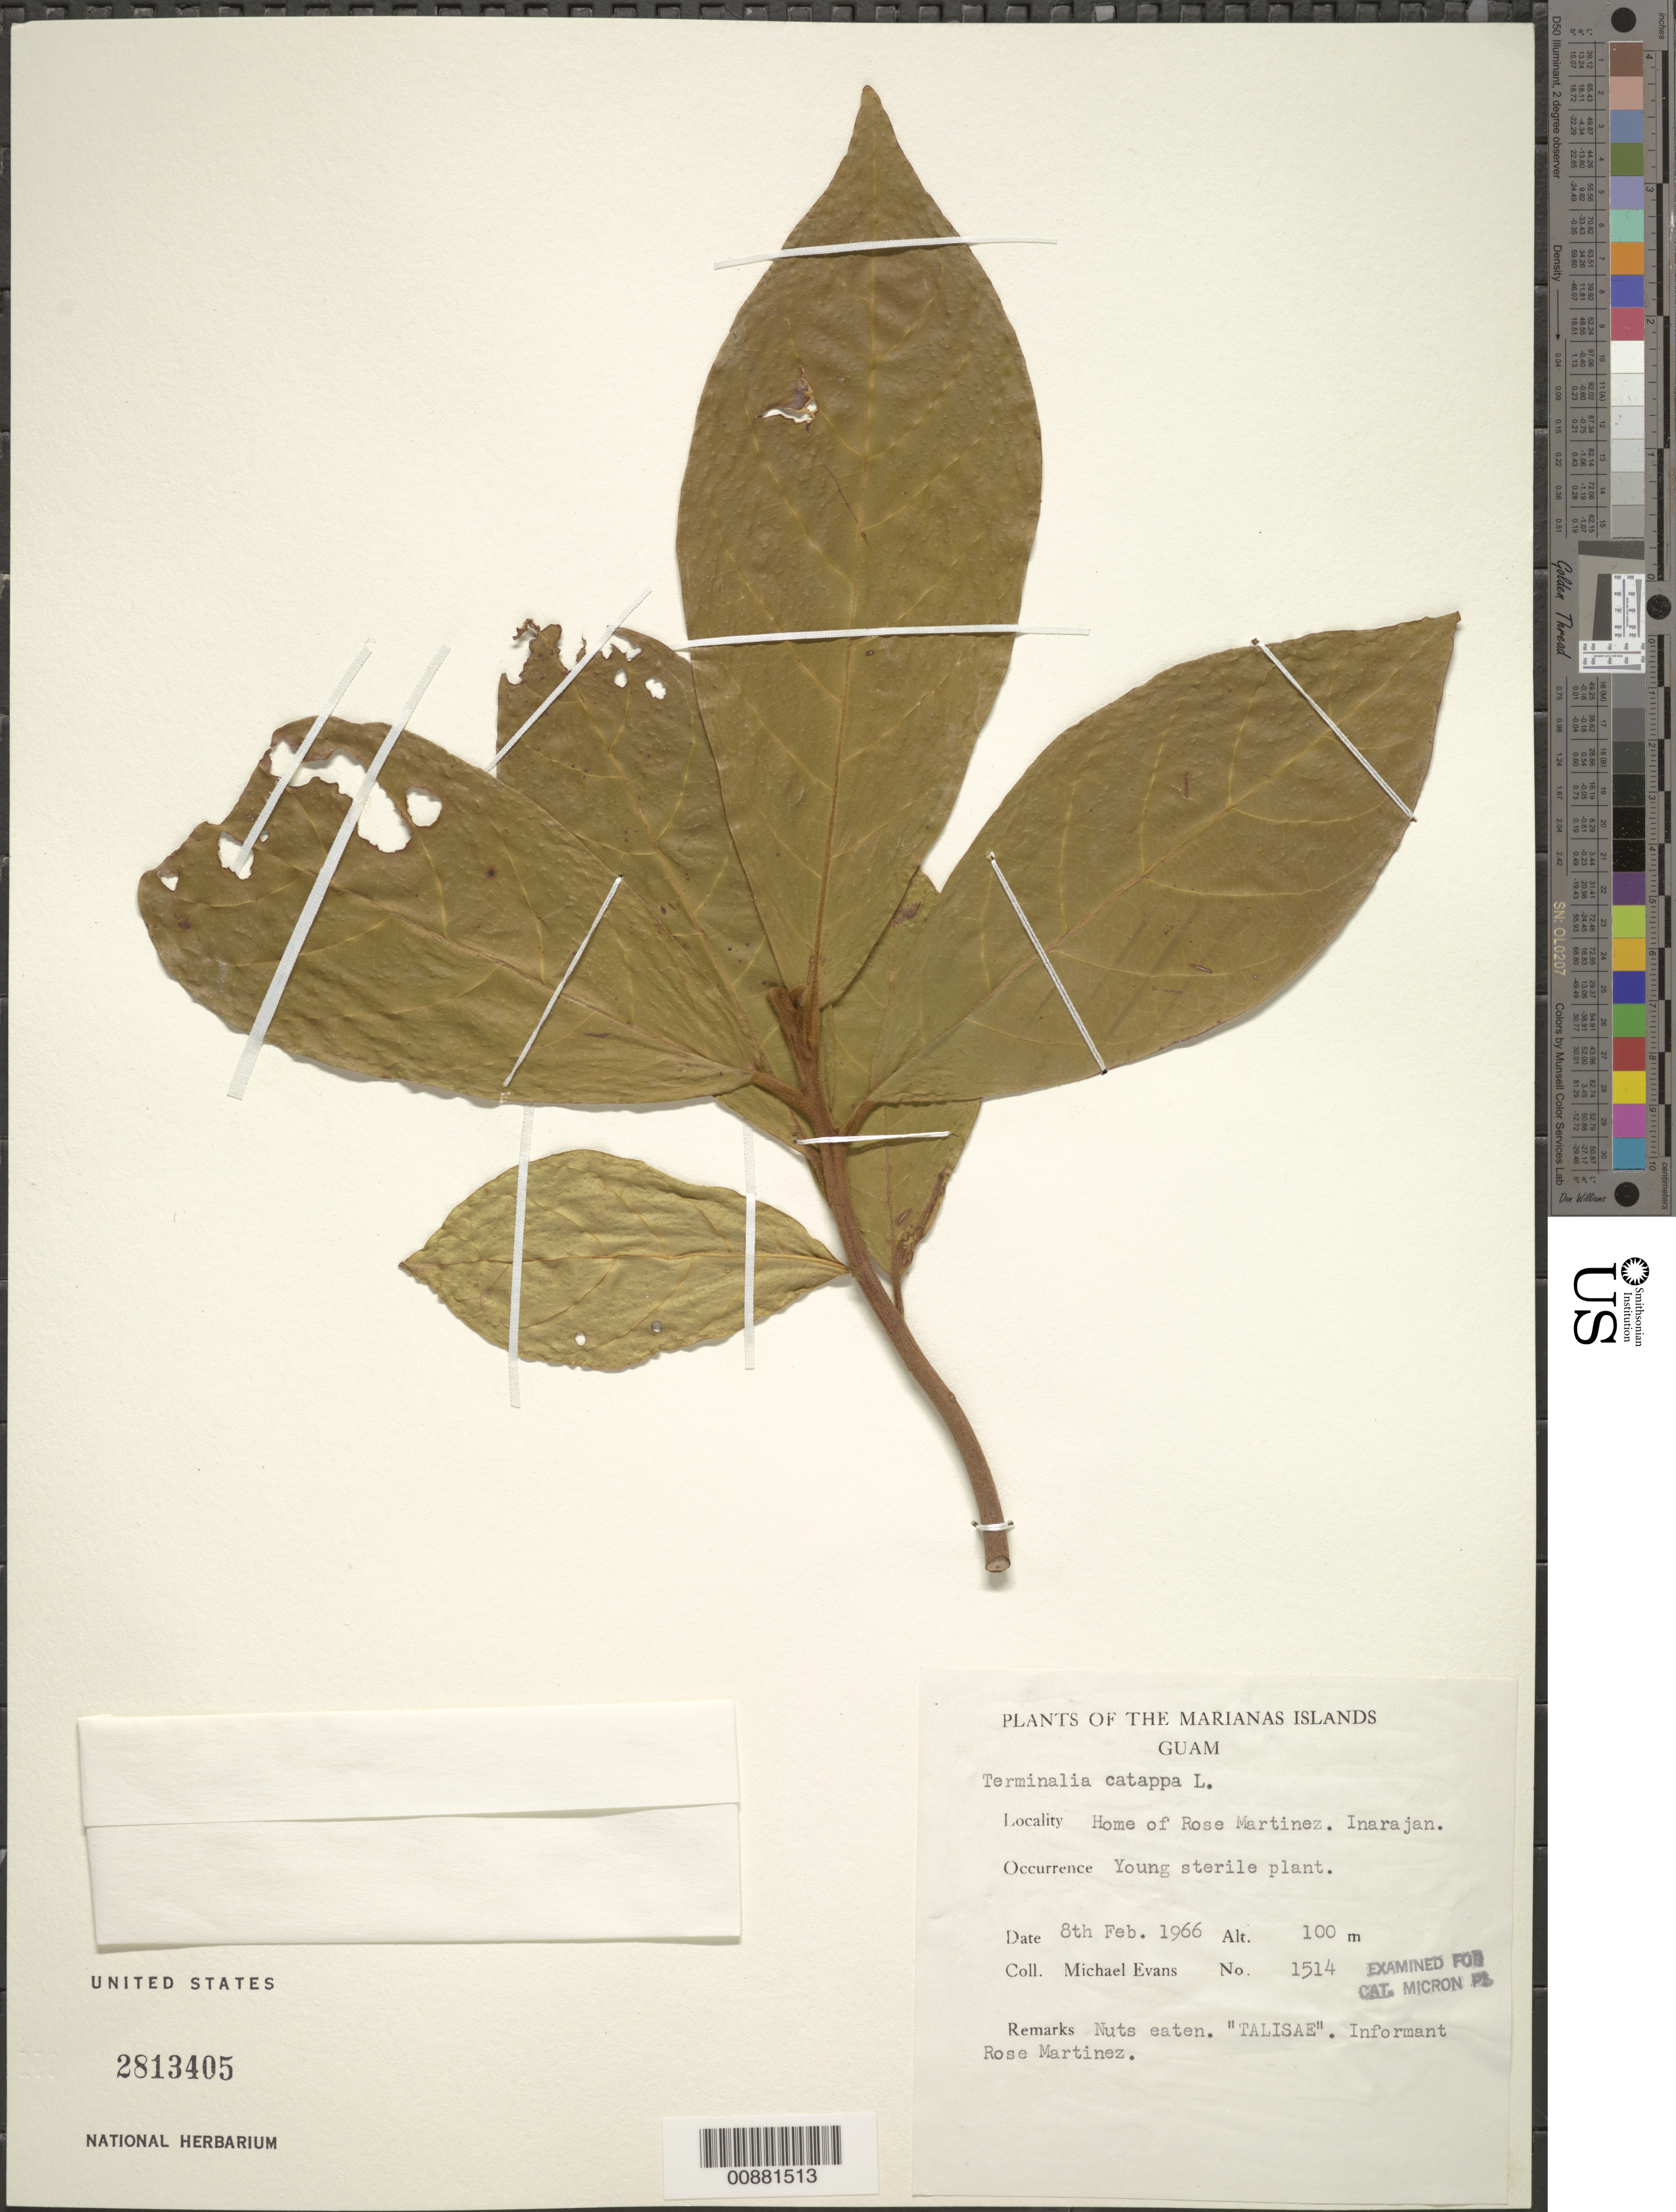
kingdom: Plantae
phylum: Tracheophyta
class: Magnoliopsida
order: Myrtales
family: Combretaceae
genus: Terminalia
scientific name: Terminalia catappa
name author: L.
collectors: M. Evans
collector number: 1514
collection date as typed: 08 Feb 1966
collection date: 1966-02-08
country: Guam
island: Guam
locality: Home of Rose Martinez. Inarajan.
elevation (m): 100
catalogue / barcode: US 2813405